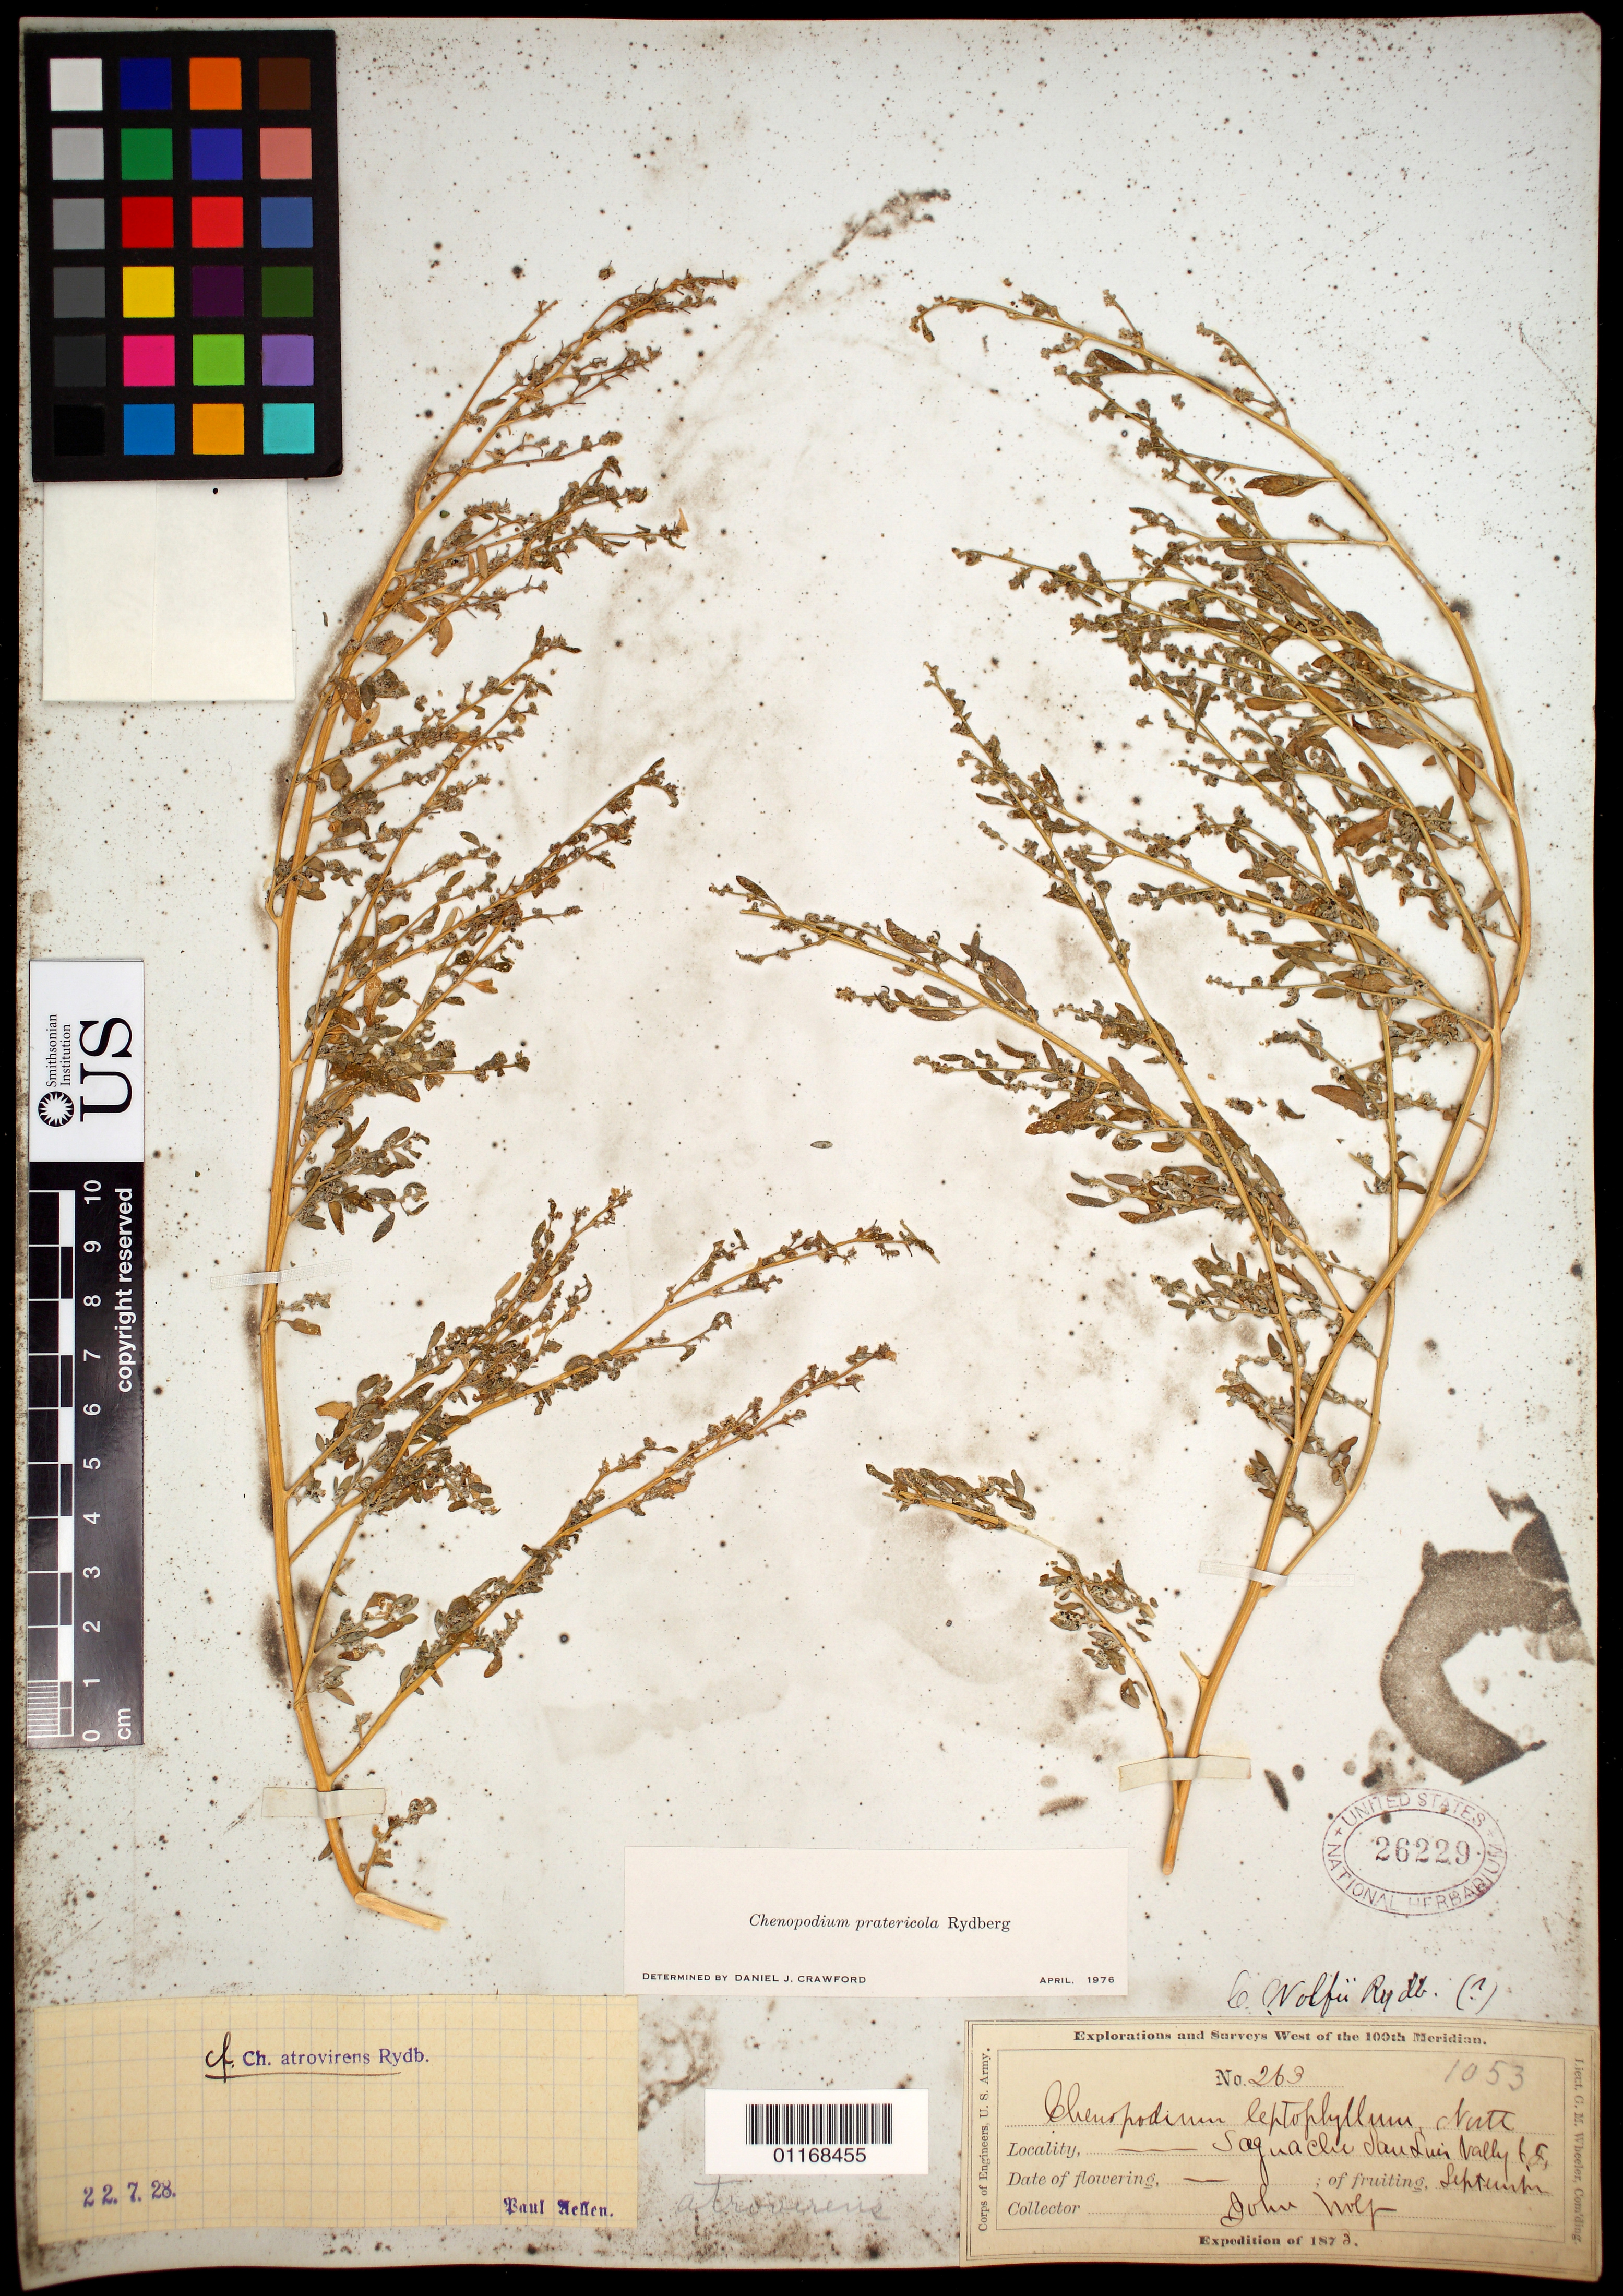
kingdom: Plantae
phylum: Tracheophyta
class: Magnoliopsida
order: Caryophyllales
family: Amaranthaceae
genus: Chenopodium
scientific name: Chenopodium pratericola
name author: Rydb.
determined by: Crawford, D. J.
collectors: J. Wolf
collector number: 263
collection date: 1873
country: United States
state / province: Colorado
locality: Saguache, San Luis Valley, Col Ter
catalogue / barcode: US 26229